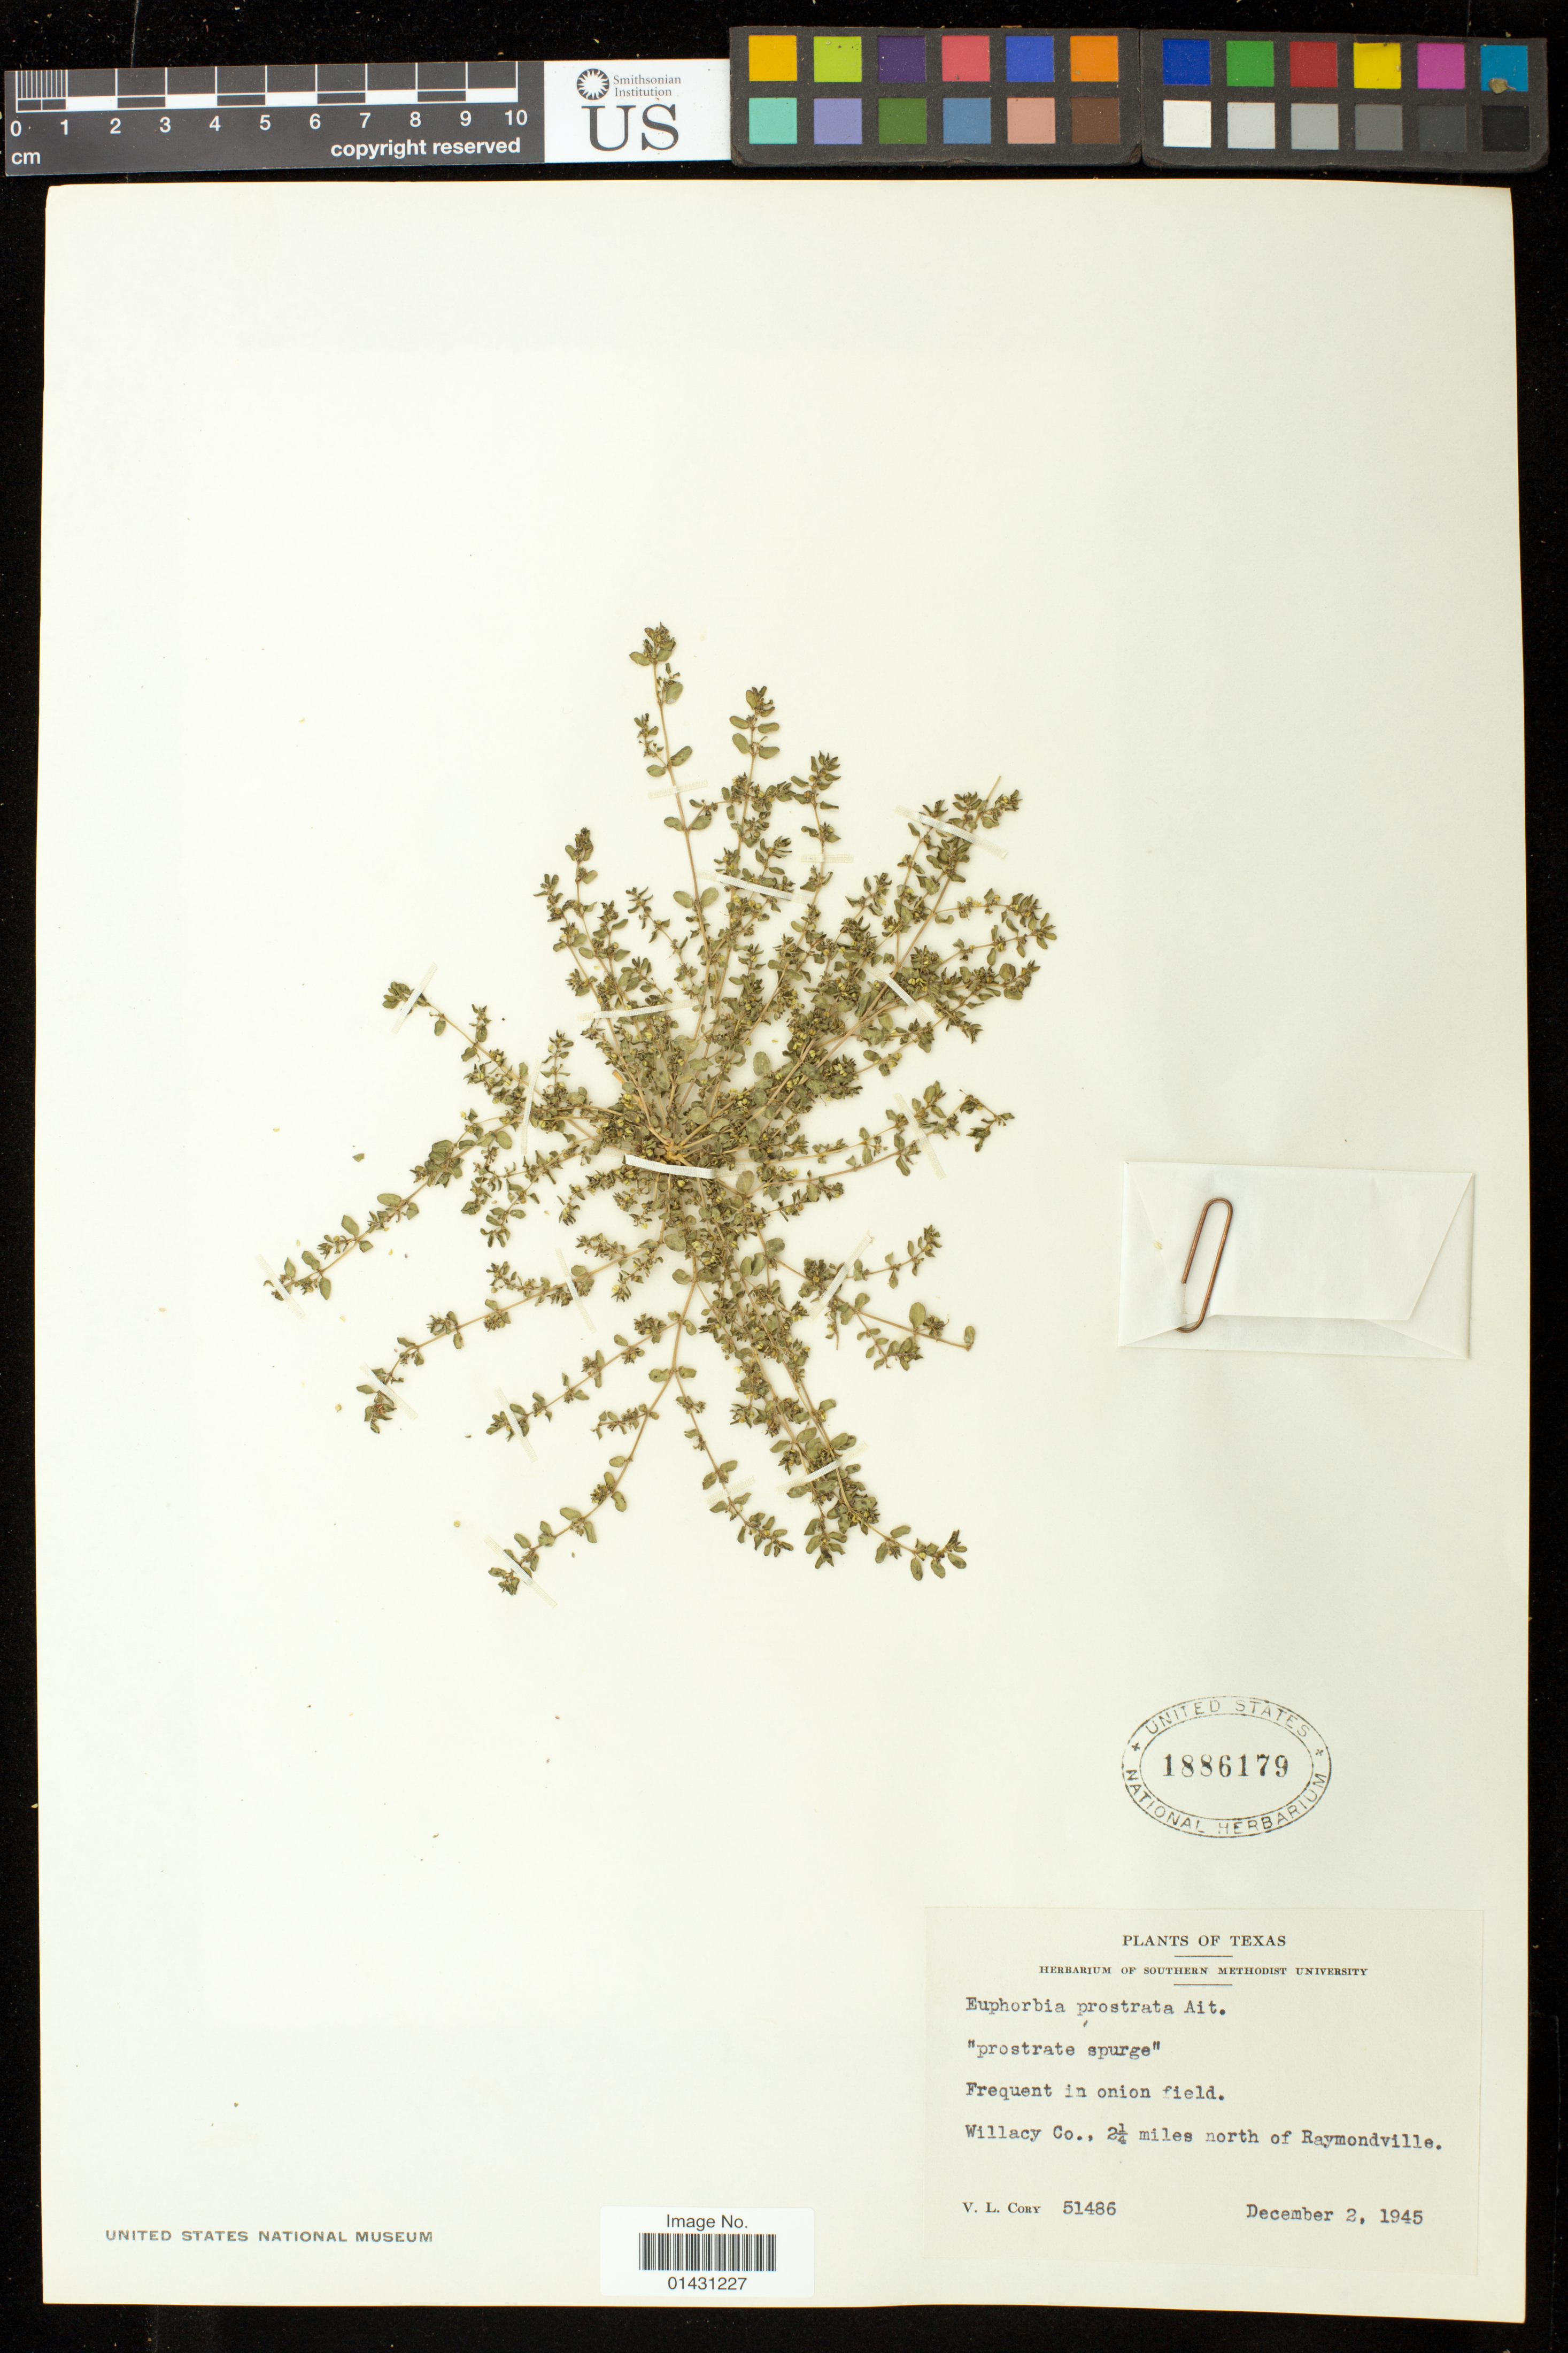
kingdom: Plantae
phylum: Tracheophyta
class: Magnoliopsida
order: Malpighiales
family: Euphorbiaceae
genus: Euphorbia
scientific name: Euphorbia prostrata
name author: Aiton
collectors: V. Cory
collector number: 51486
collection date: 1945-12-02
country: United States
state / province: Texas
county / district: Willacy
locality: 2 1/4 miles north of Raymondville.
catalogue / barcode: US 1886179